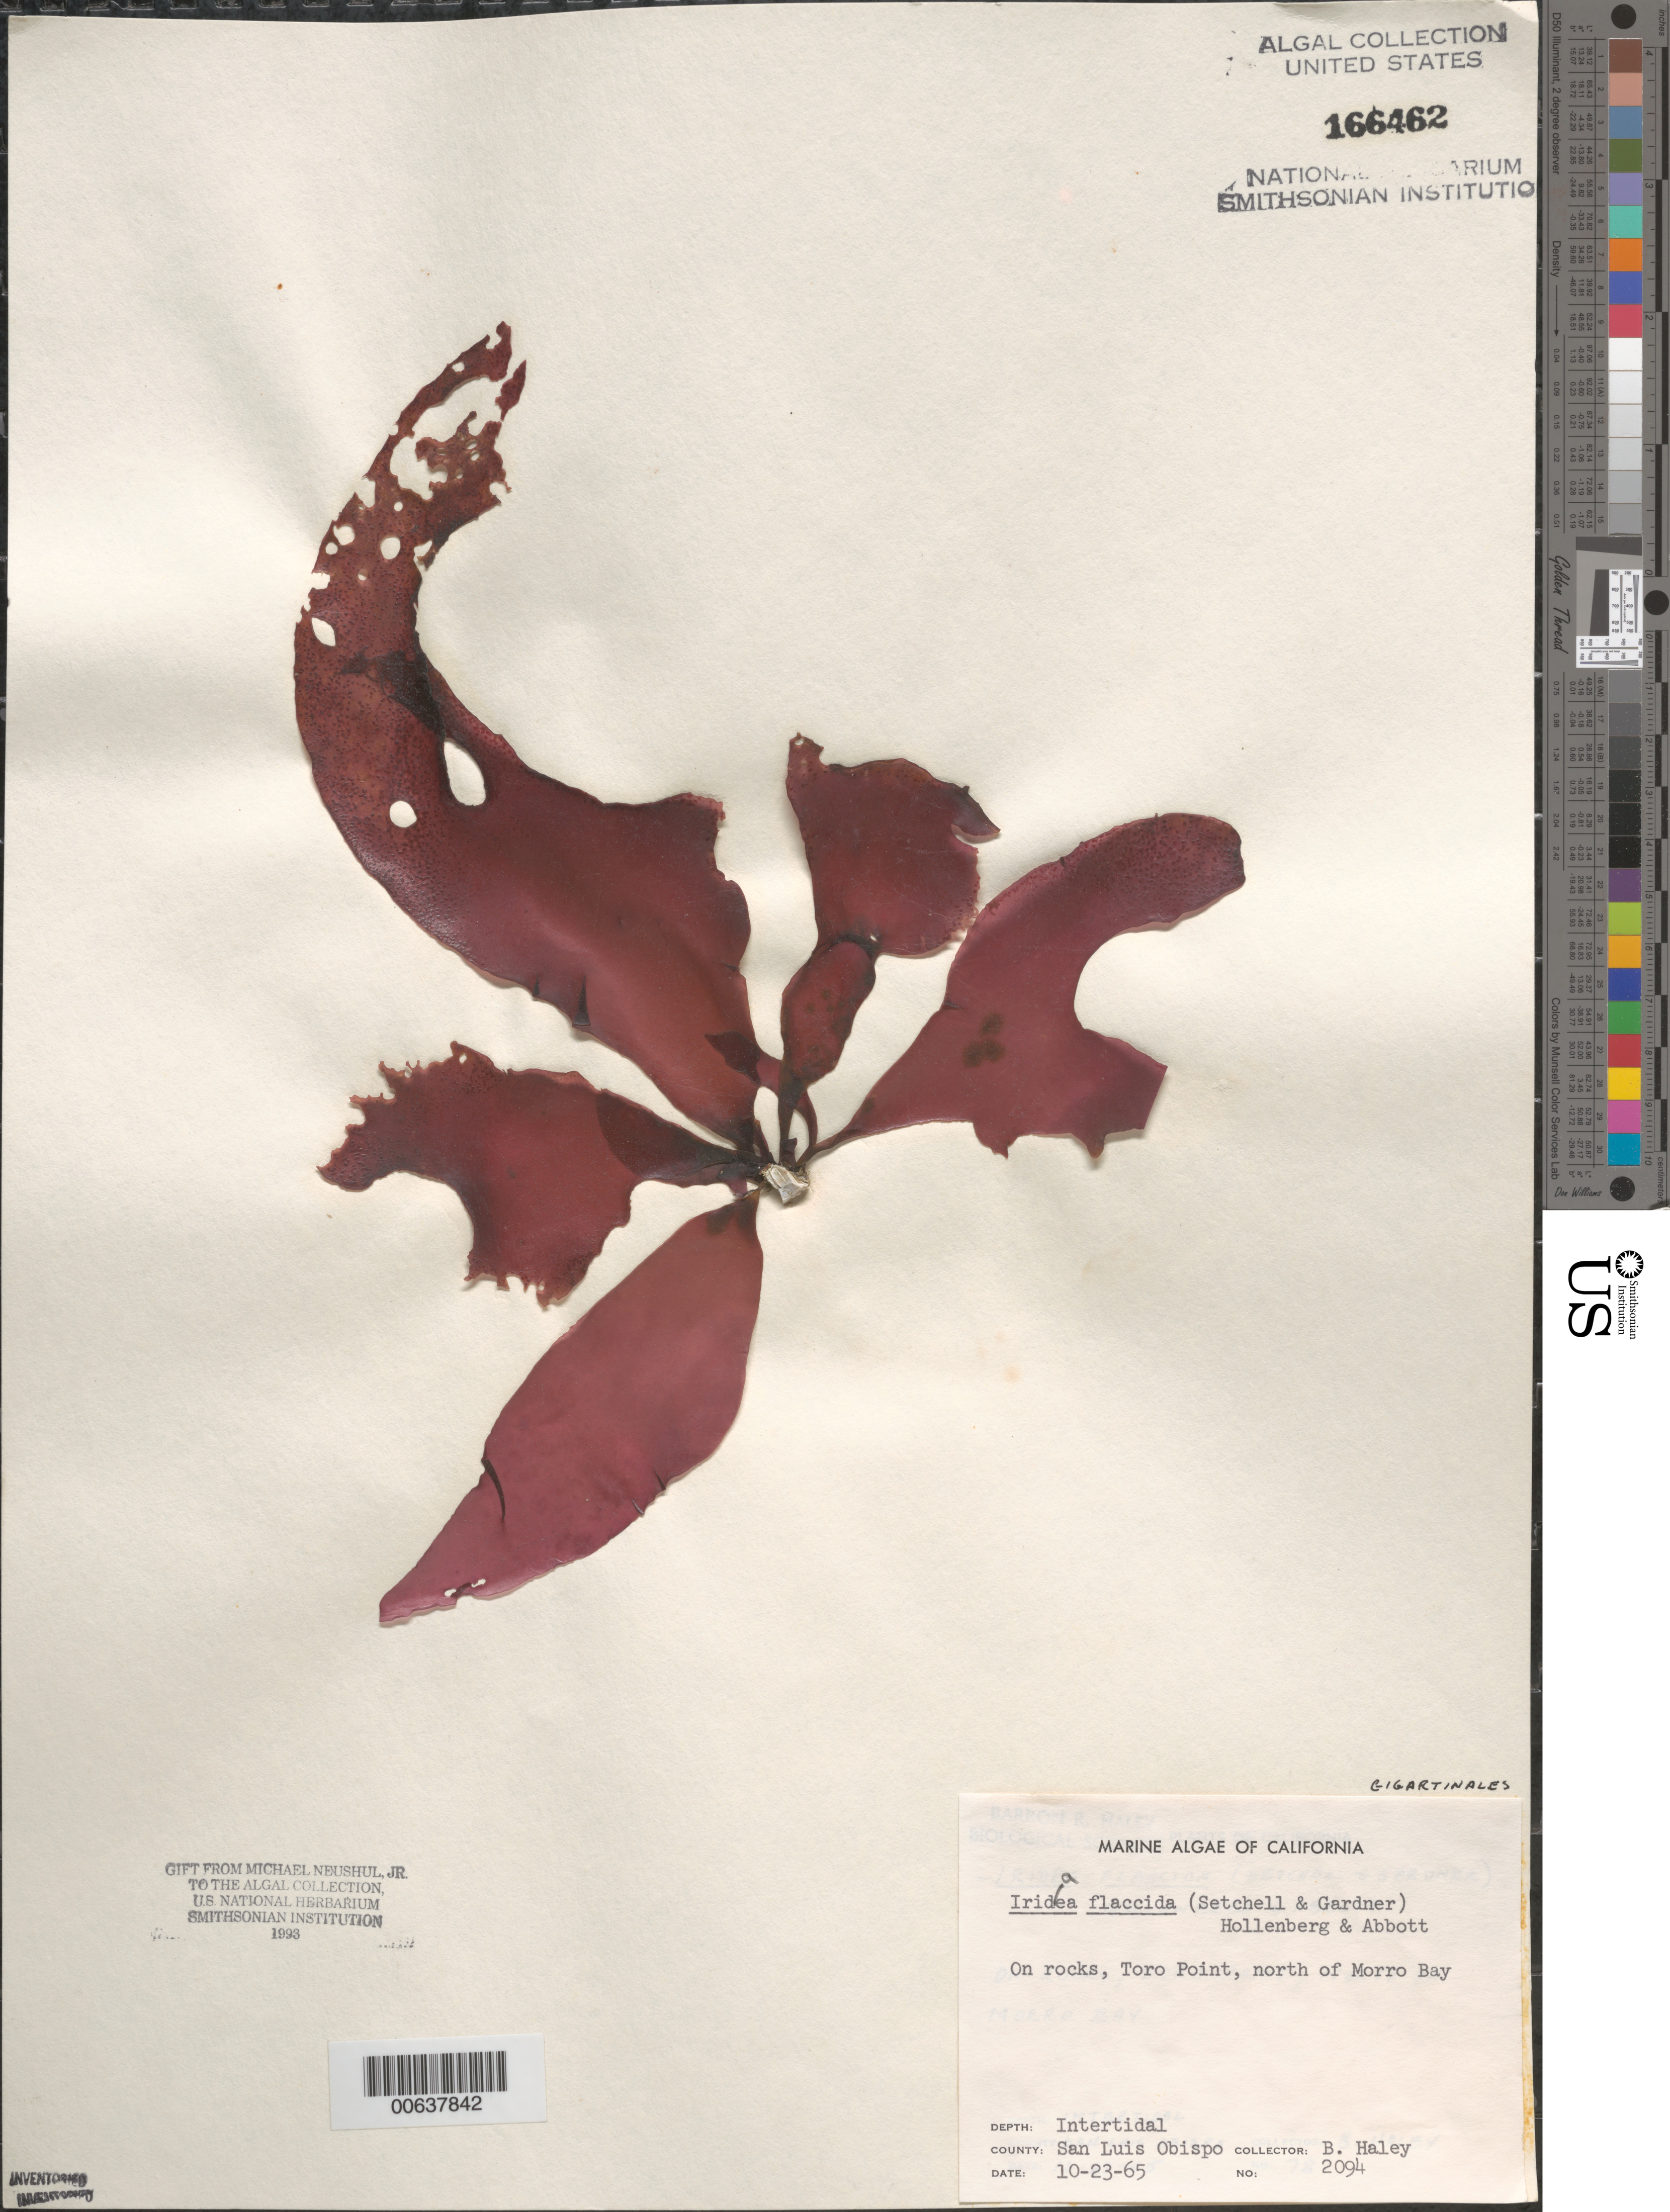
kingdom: Plantae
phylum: Rhodophyta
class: Florideophyceae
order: Gigartinales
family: Gigartinaceae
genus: Mazzaella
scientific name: Mazzaella flaccida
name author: (Setchell & N.L. Gardner) Fredericq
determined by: Algae name updating Project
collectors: B. Haley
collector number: Neushul 2094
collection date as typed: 23 Oct 1965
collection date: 1965-10-23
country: United States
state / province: California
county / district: San Luis Obispo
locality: Toro Point, north of Morro Bay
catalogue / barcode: US 166462